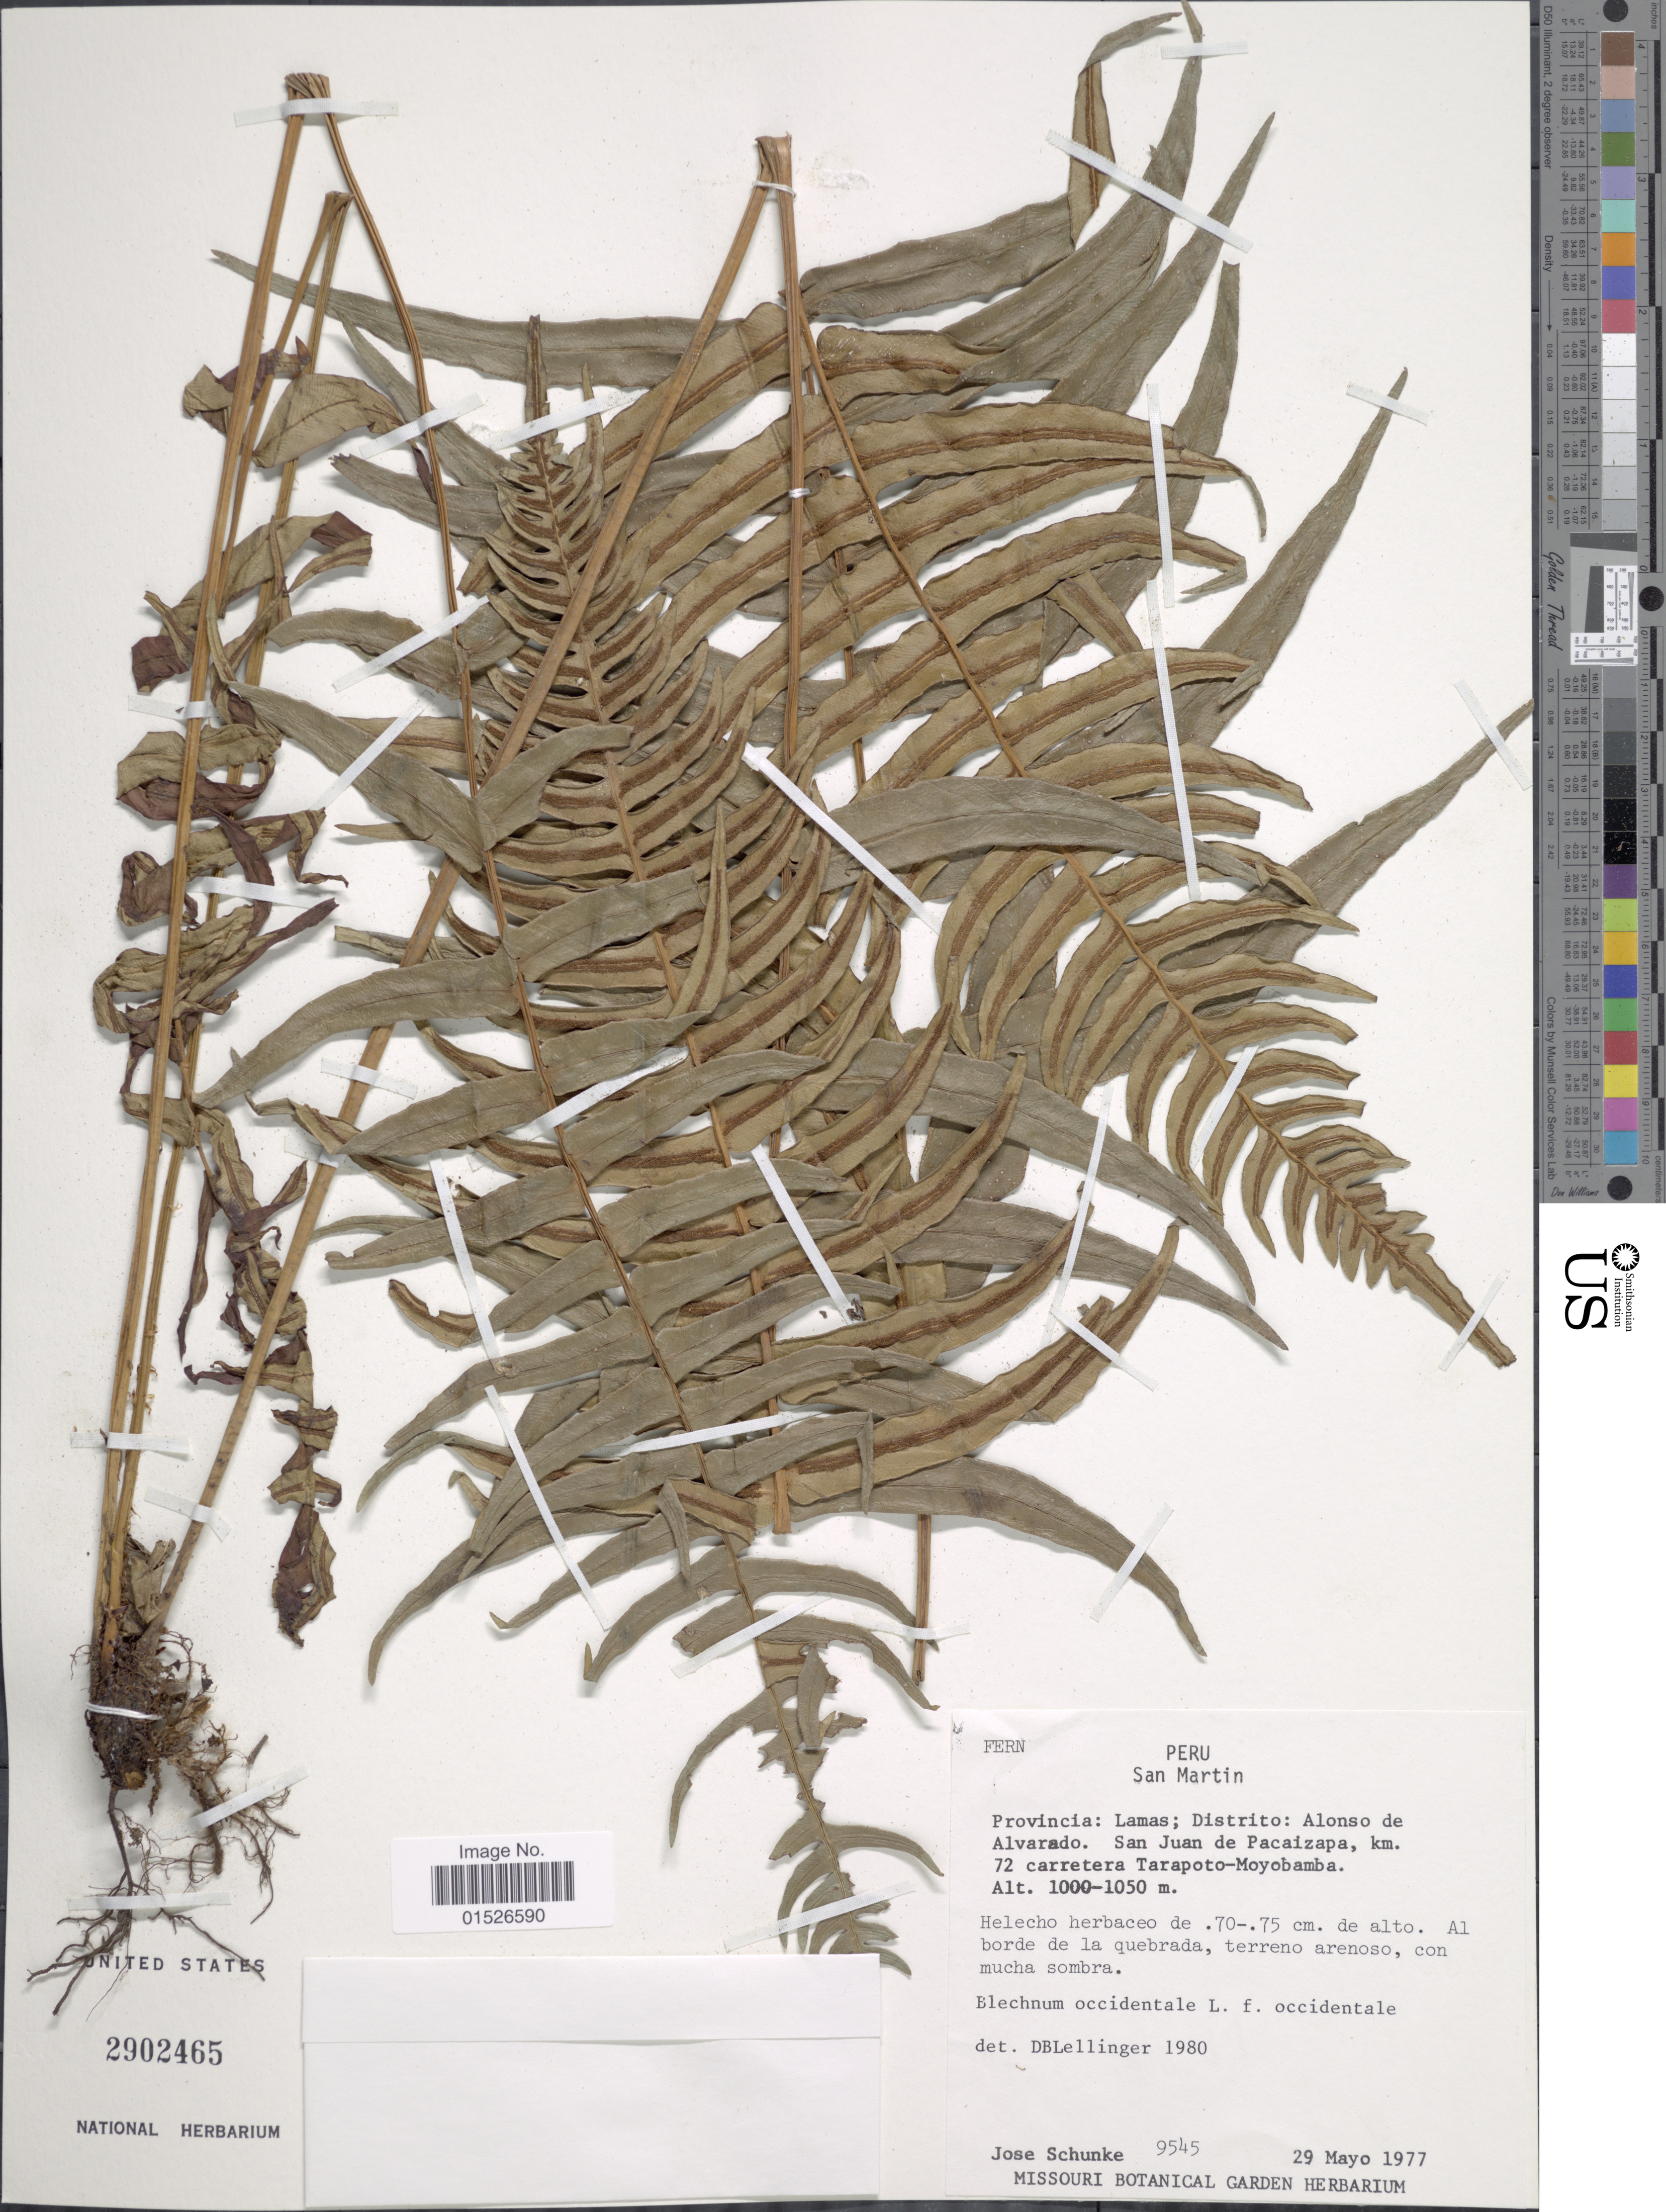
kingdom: Plantae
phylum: Tracheophyta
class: Polypodiopsida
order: Polypodiales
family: Blechnaceae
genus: Blechnum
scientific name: Blechnum occidentale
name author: L.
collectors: J. M. Schunke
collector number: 9545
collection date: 1977-05-29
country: Peru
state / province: San Martín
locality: Provincia: Lamas; Distrito: Alonso de Alvarado. San Juan de Pacaizapa, km. 72 carretera Tarapoto-Moyobamba.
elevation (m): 1000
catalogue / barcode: US 2902465